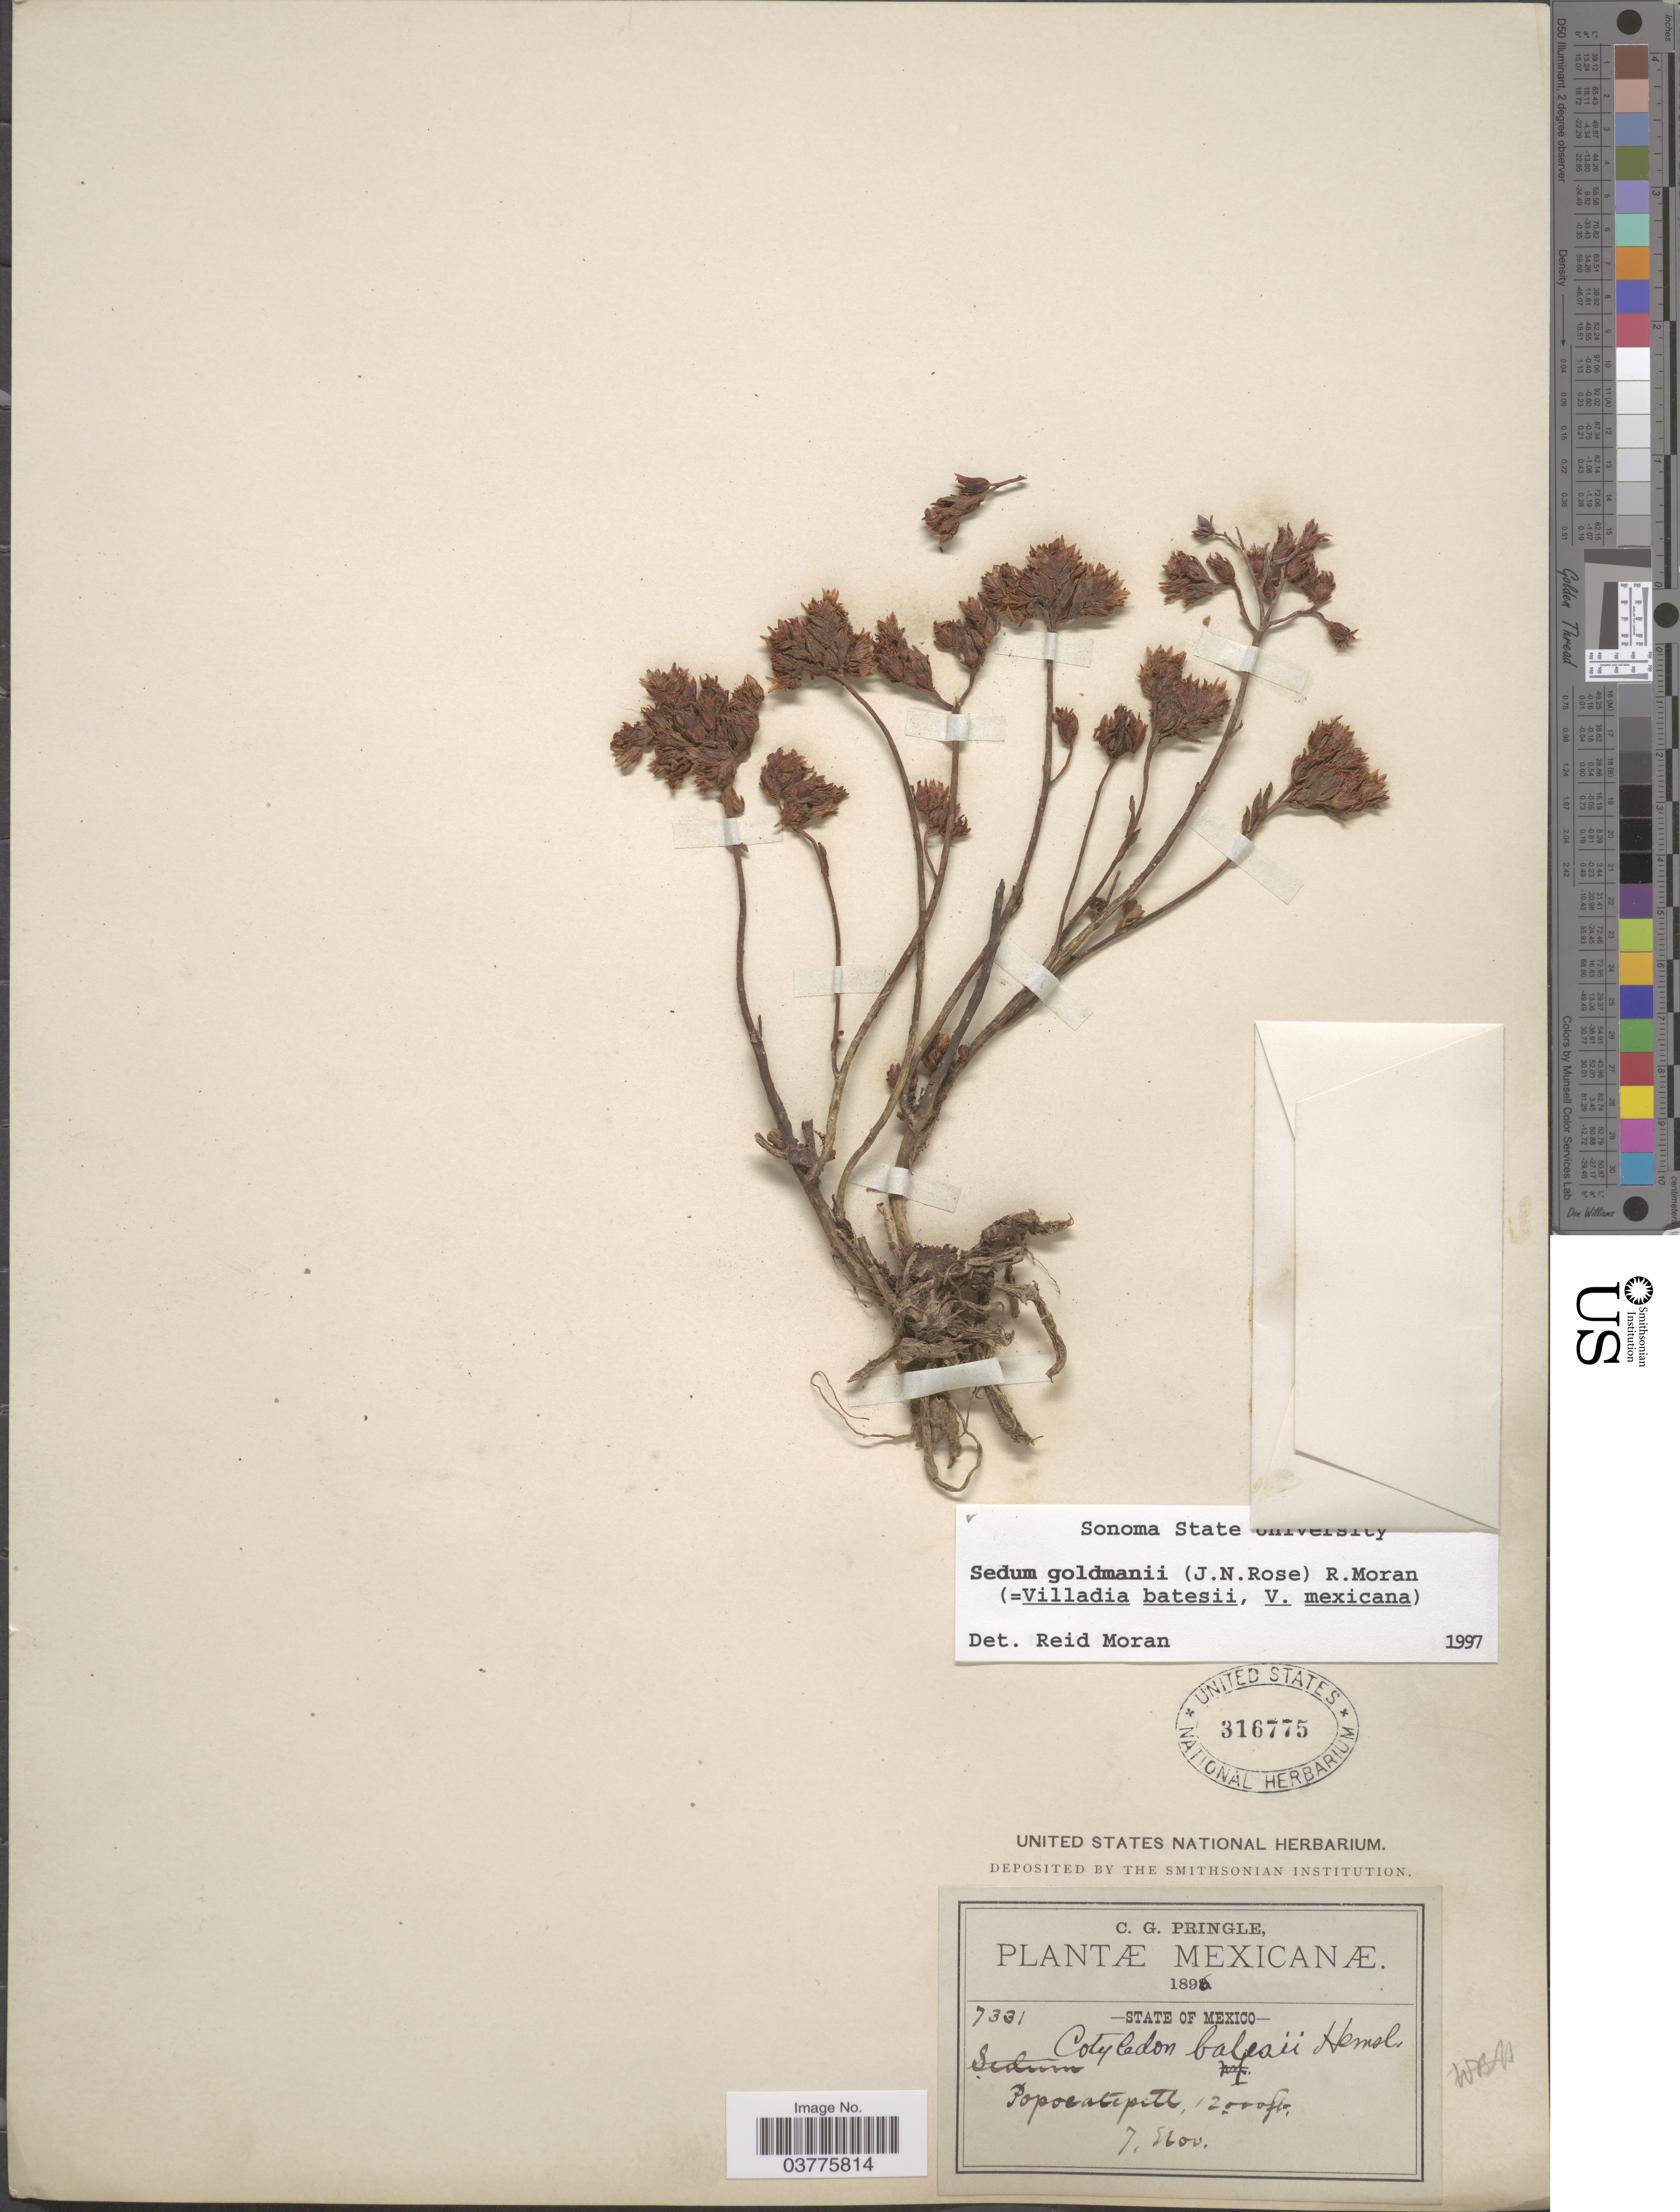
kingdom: Plantae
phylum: Tracheophyta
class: Magnoliopsida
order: Saxifragales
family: Crassulaceae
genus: Sedum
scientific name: Sedum goldmanii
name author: (Rose) Moran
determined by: Moran, R. V.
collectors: C. G. Pringle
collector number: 7331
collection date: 1896-11-07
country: Mexico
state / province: México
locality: Popocatepetl.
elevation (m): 3658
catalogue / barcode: US 316775